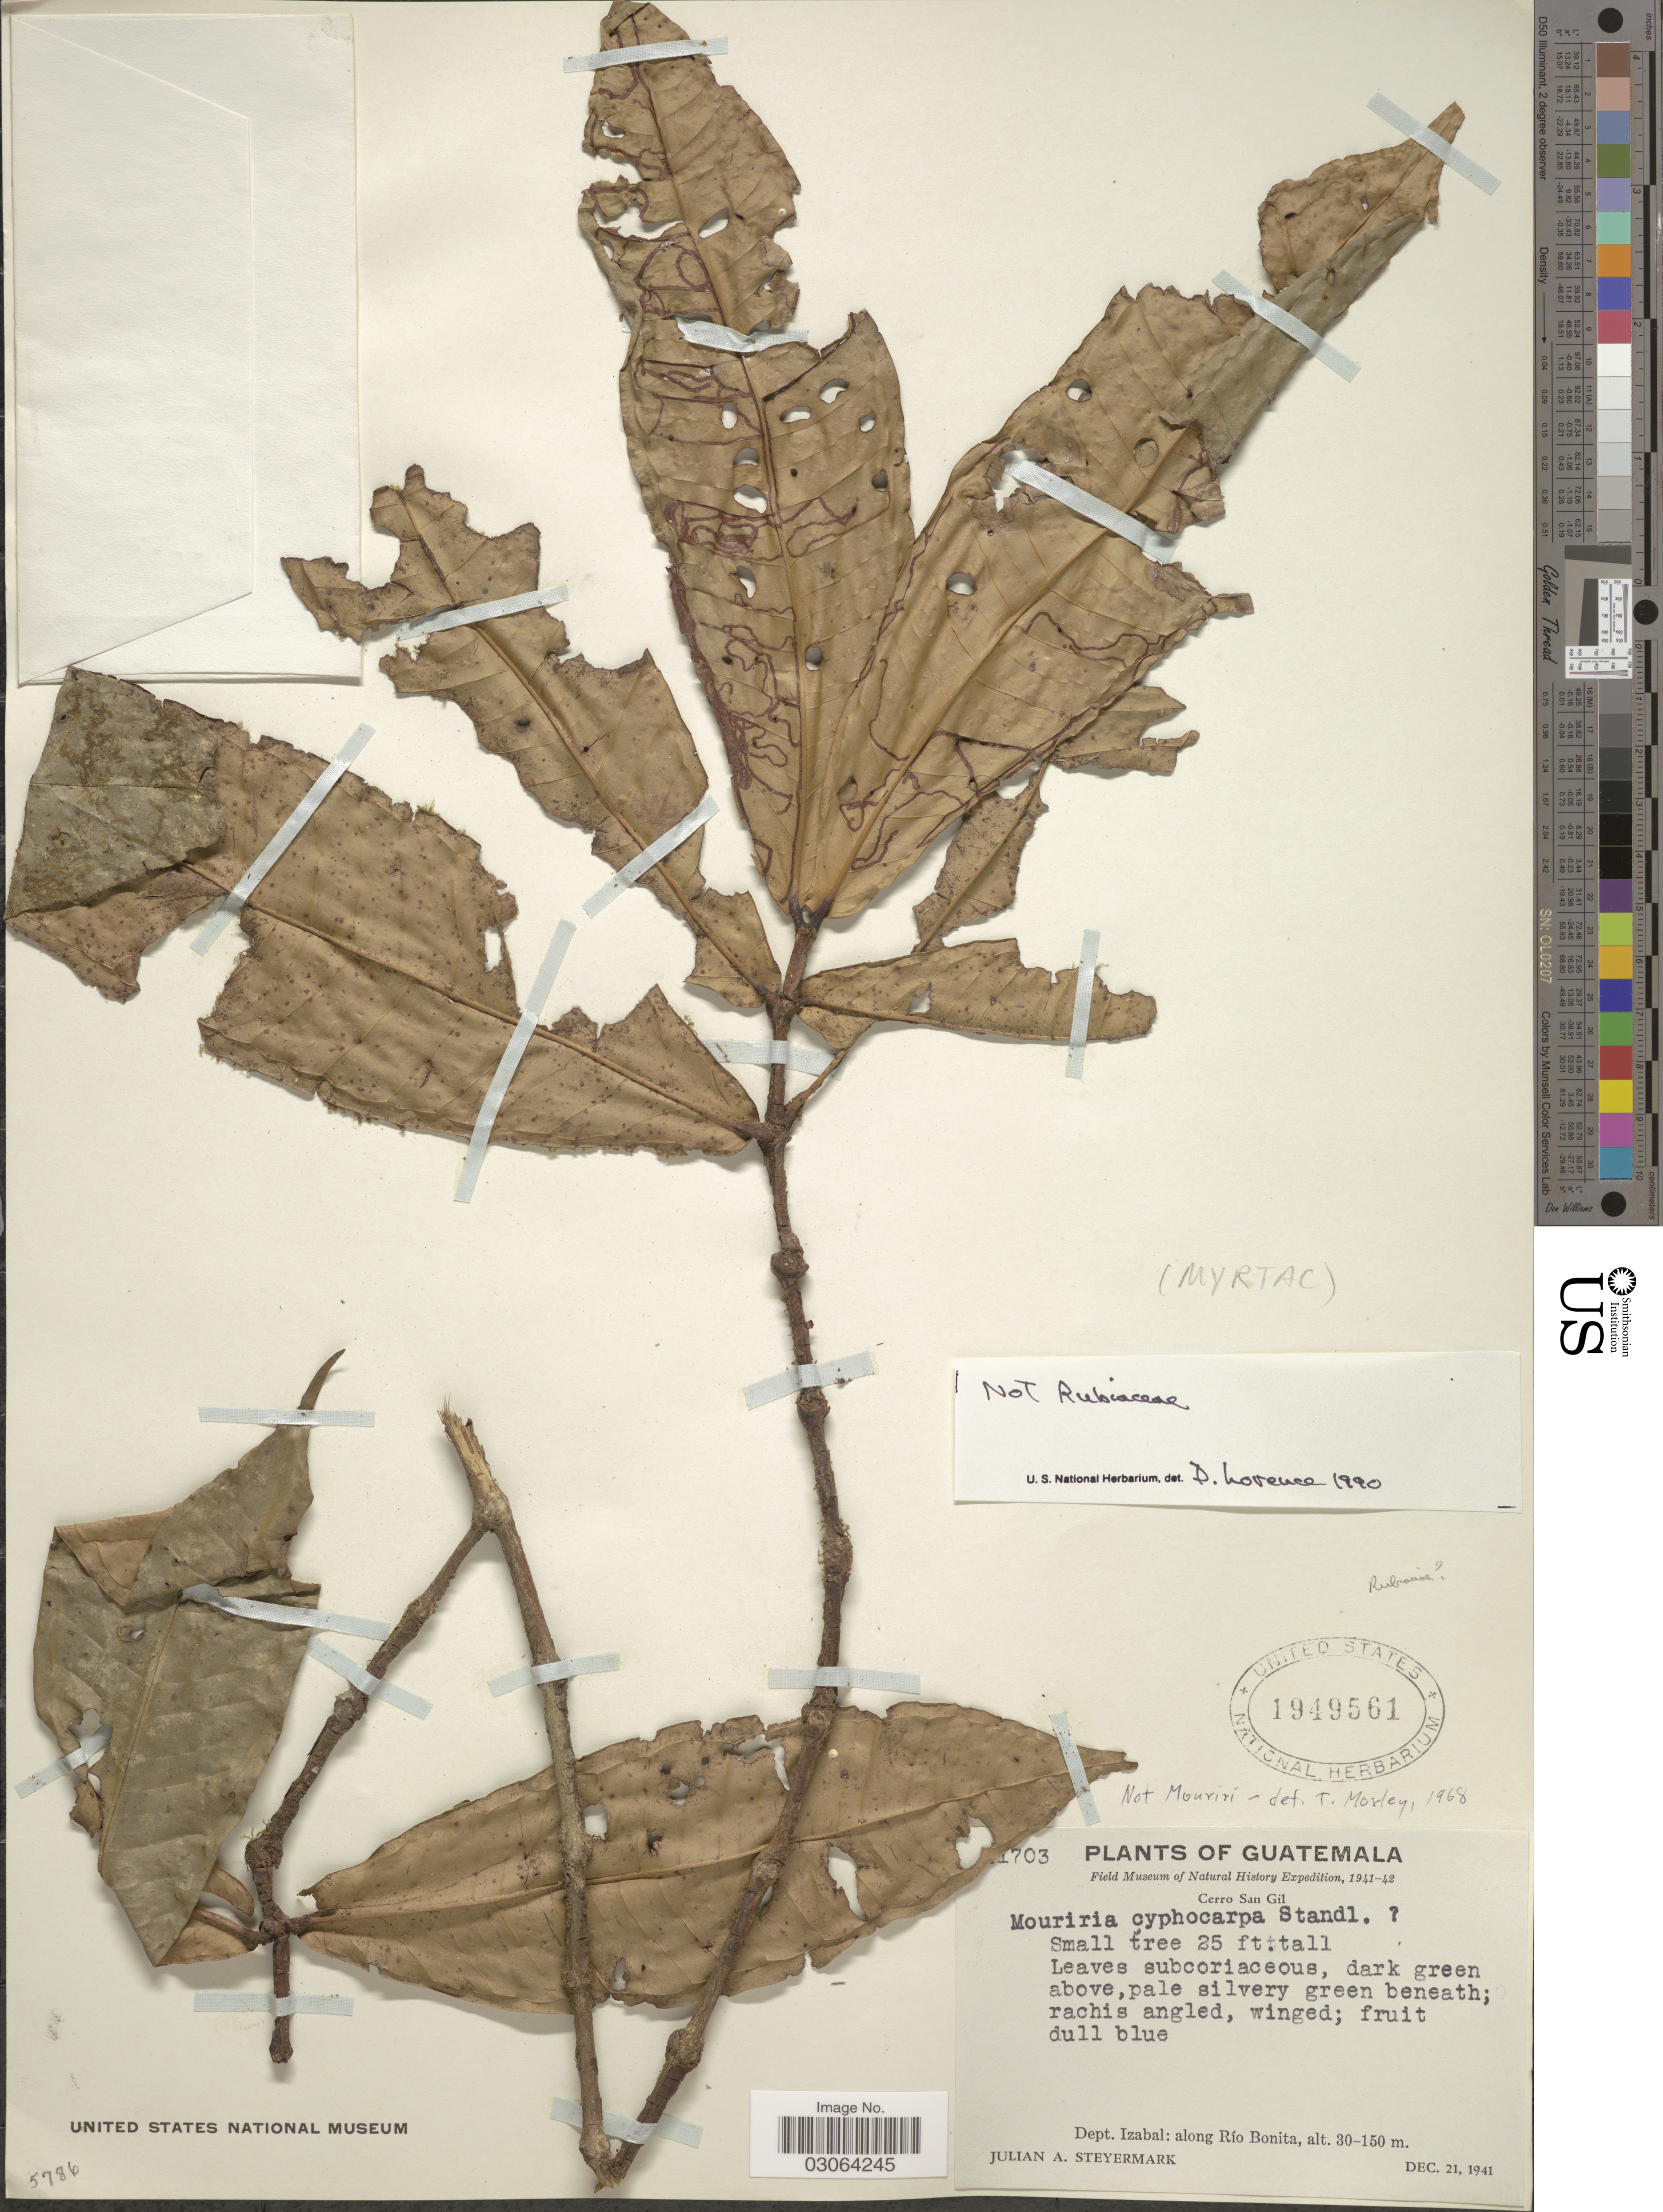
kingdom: Plantae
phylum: Tracheophyta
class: Magnoliopsida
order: Myrtales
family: Myrtaceae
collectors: J. Steyermark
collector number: !703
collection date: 1941-12-21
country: Guatemala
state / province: Izabal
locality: Dept. Izabal: along Río Bonita, cerro San Gil.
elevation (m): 30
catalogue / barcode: US 1949561